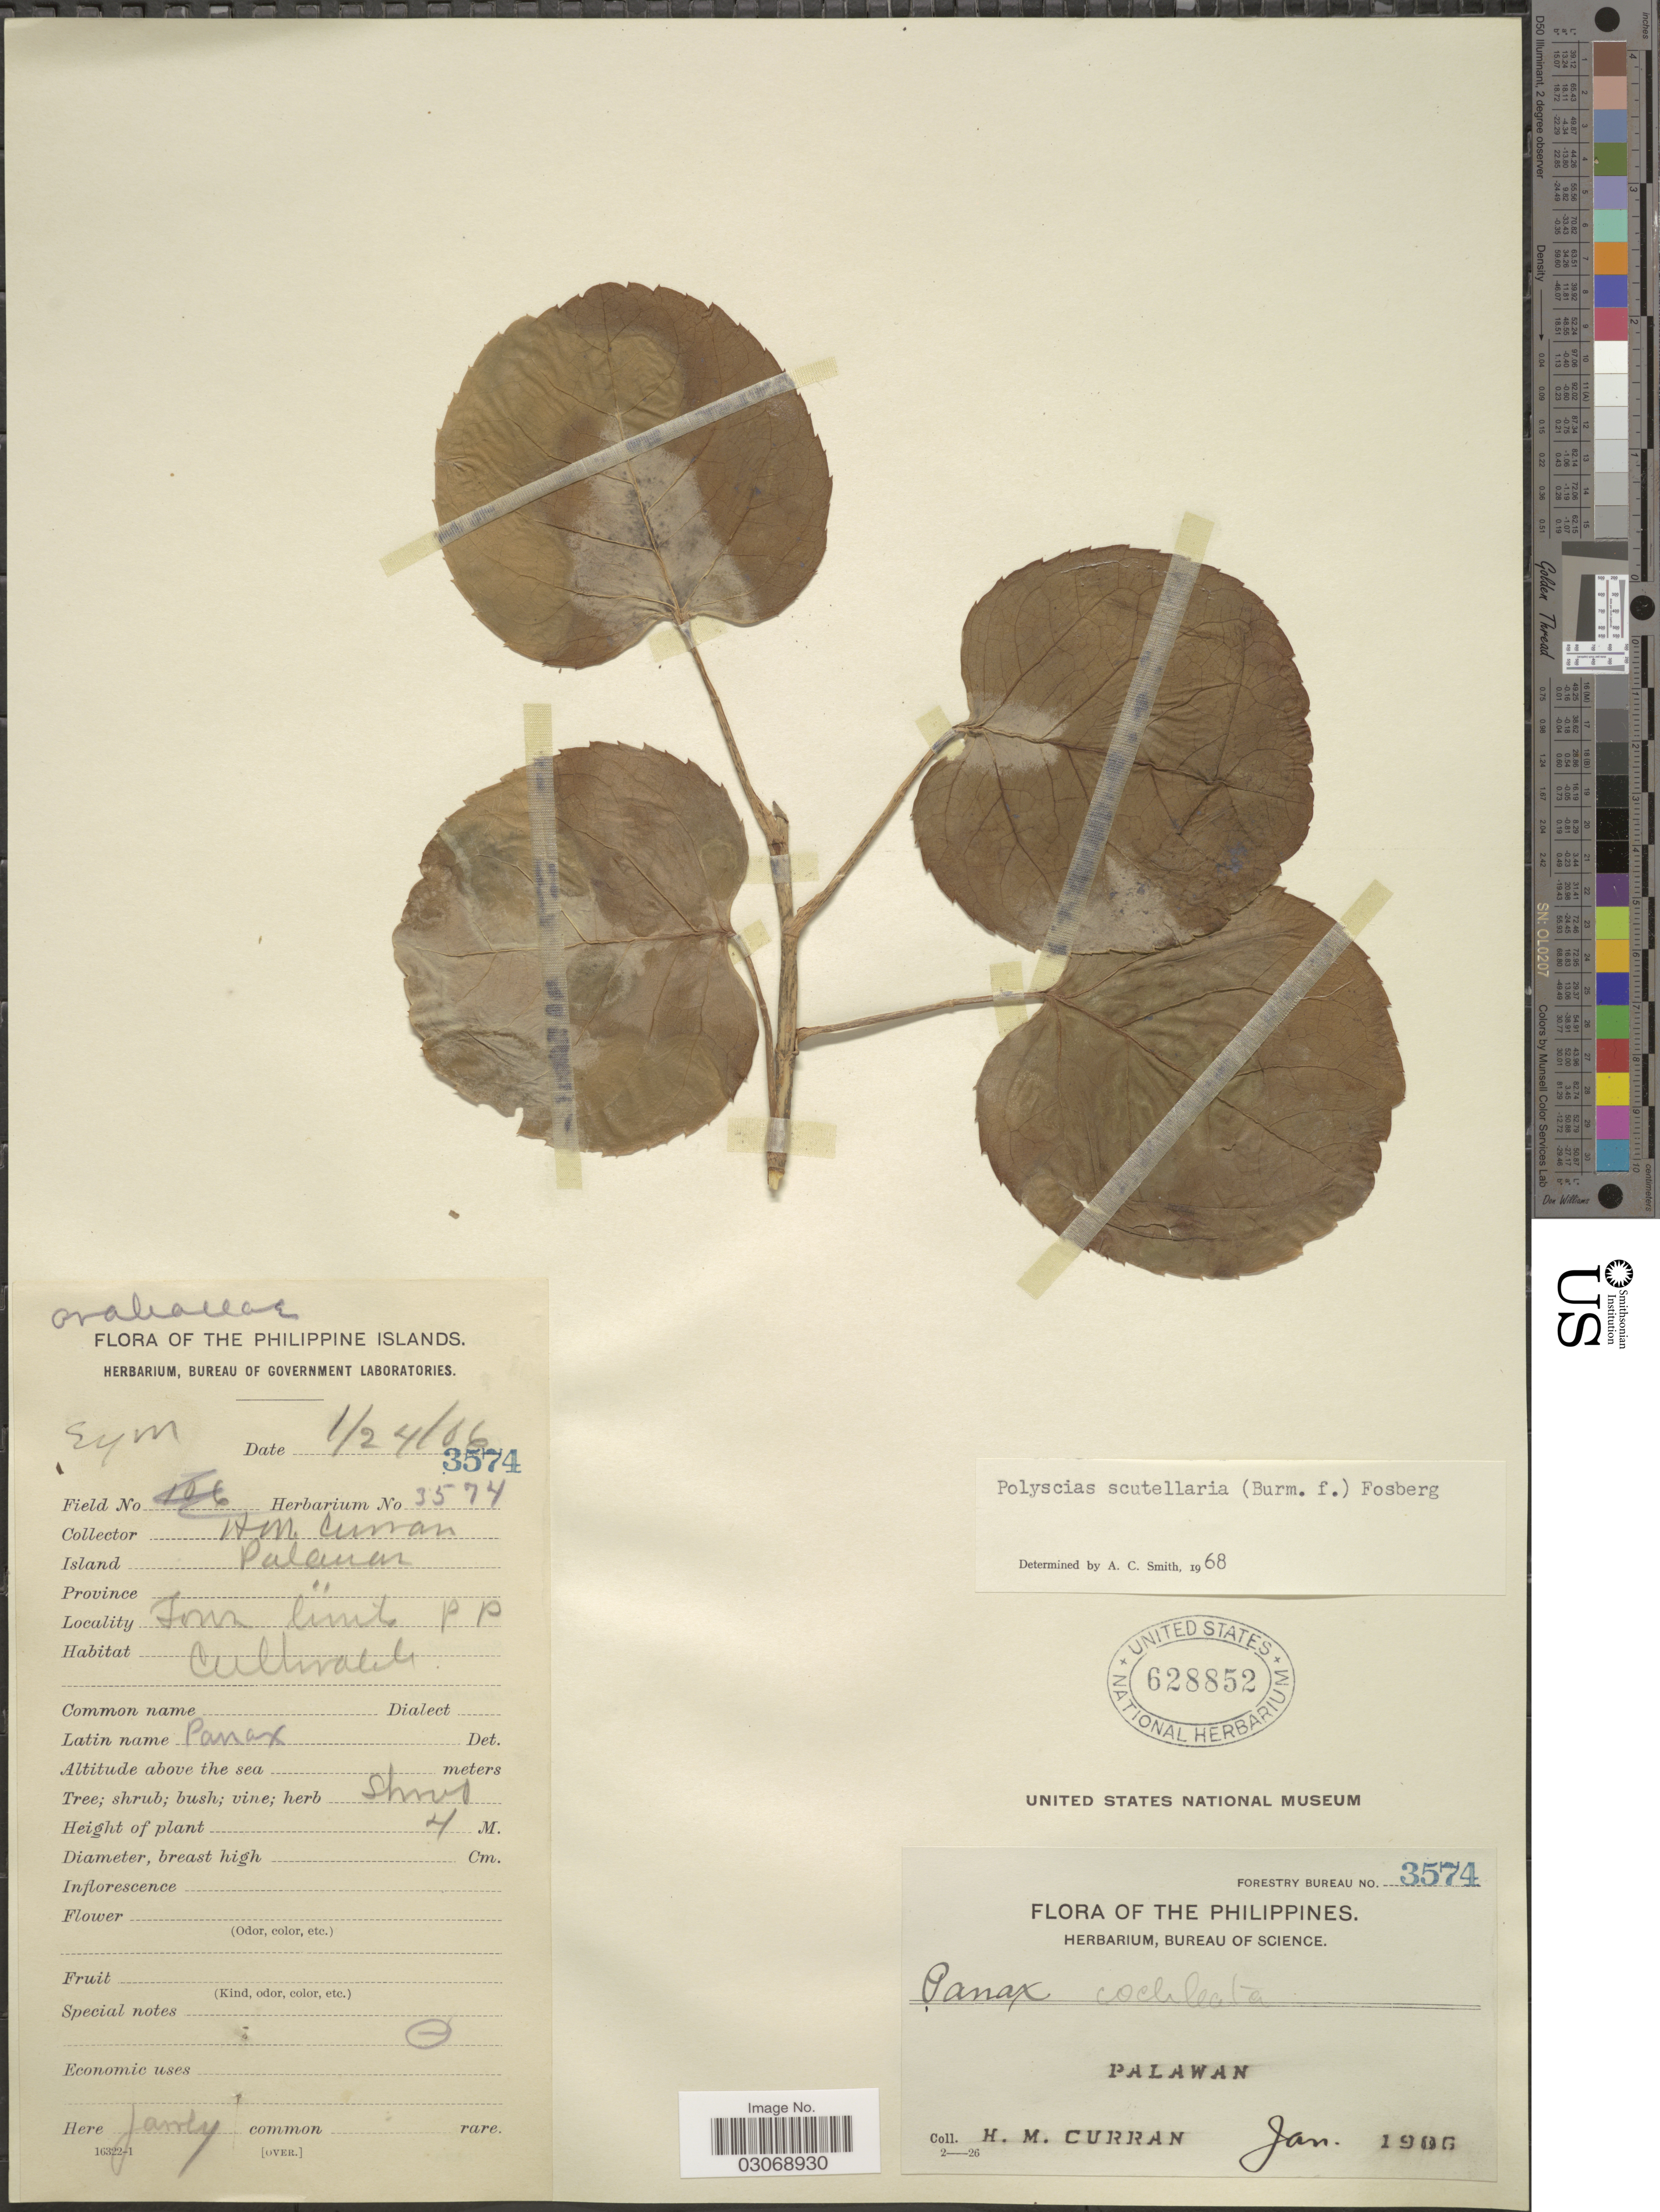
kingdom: Plantae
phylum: Tracheophyta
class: Magnoliopsida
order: Apiales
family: Araliaceae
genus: Polyscias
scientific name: Polyscias scutellaria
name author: (Burm. f.) Fosberg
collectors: H. M. Curran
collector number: Forestry Bureau 3574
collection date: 1906-01-24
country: Philippines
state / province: Mimaropa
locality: Palawan. Town lïmits p p.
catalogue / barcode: US 628852